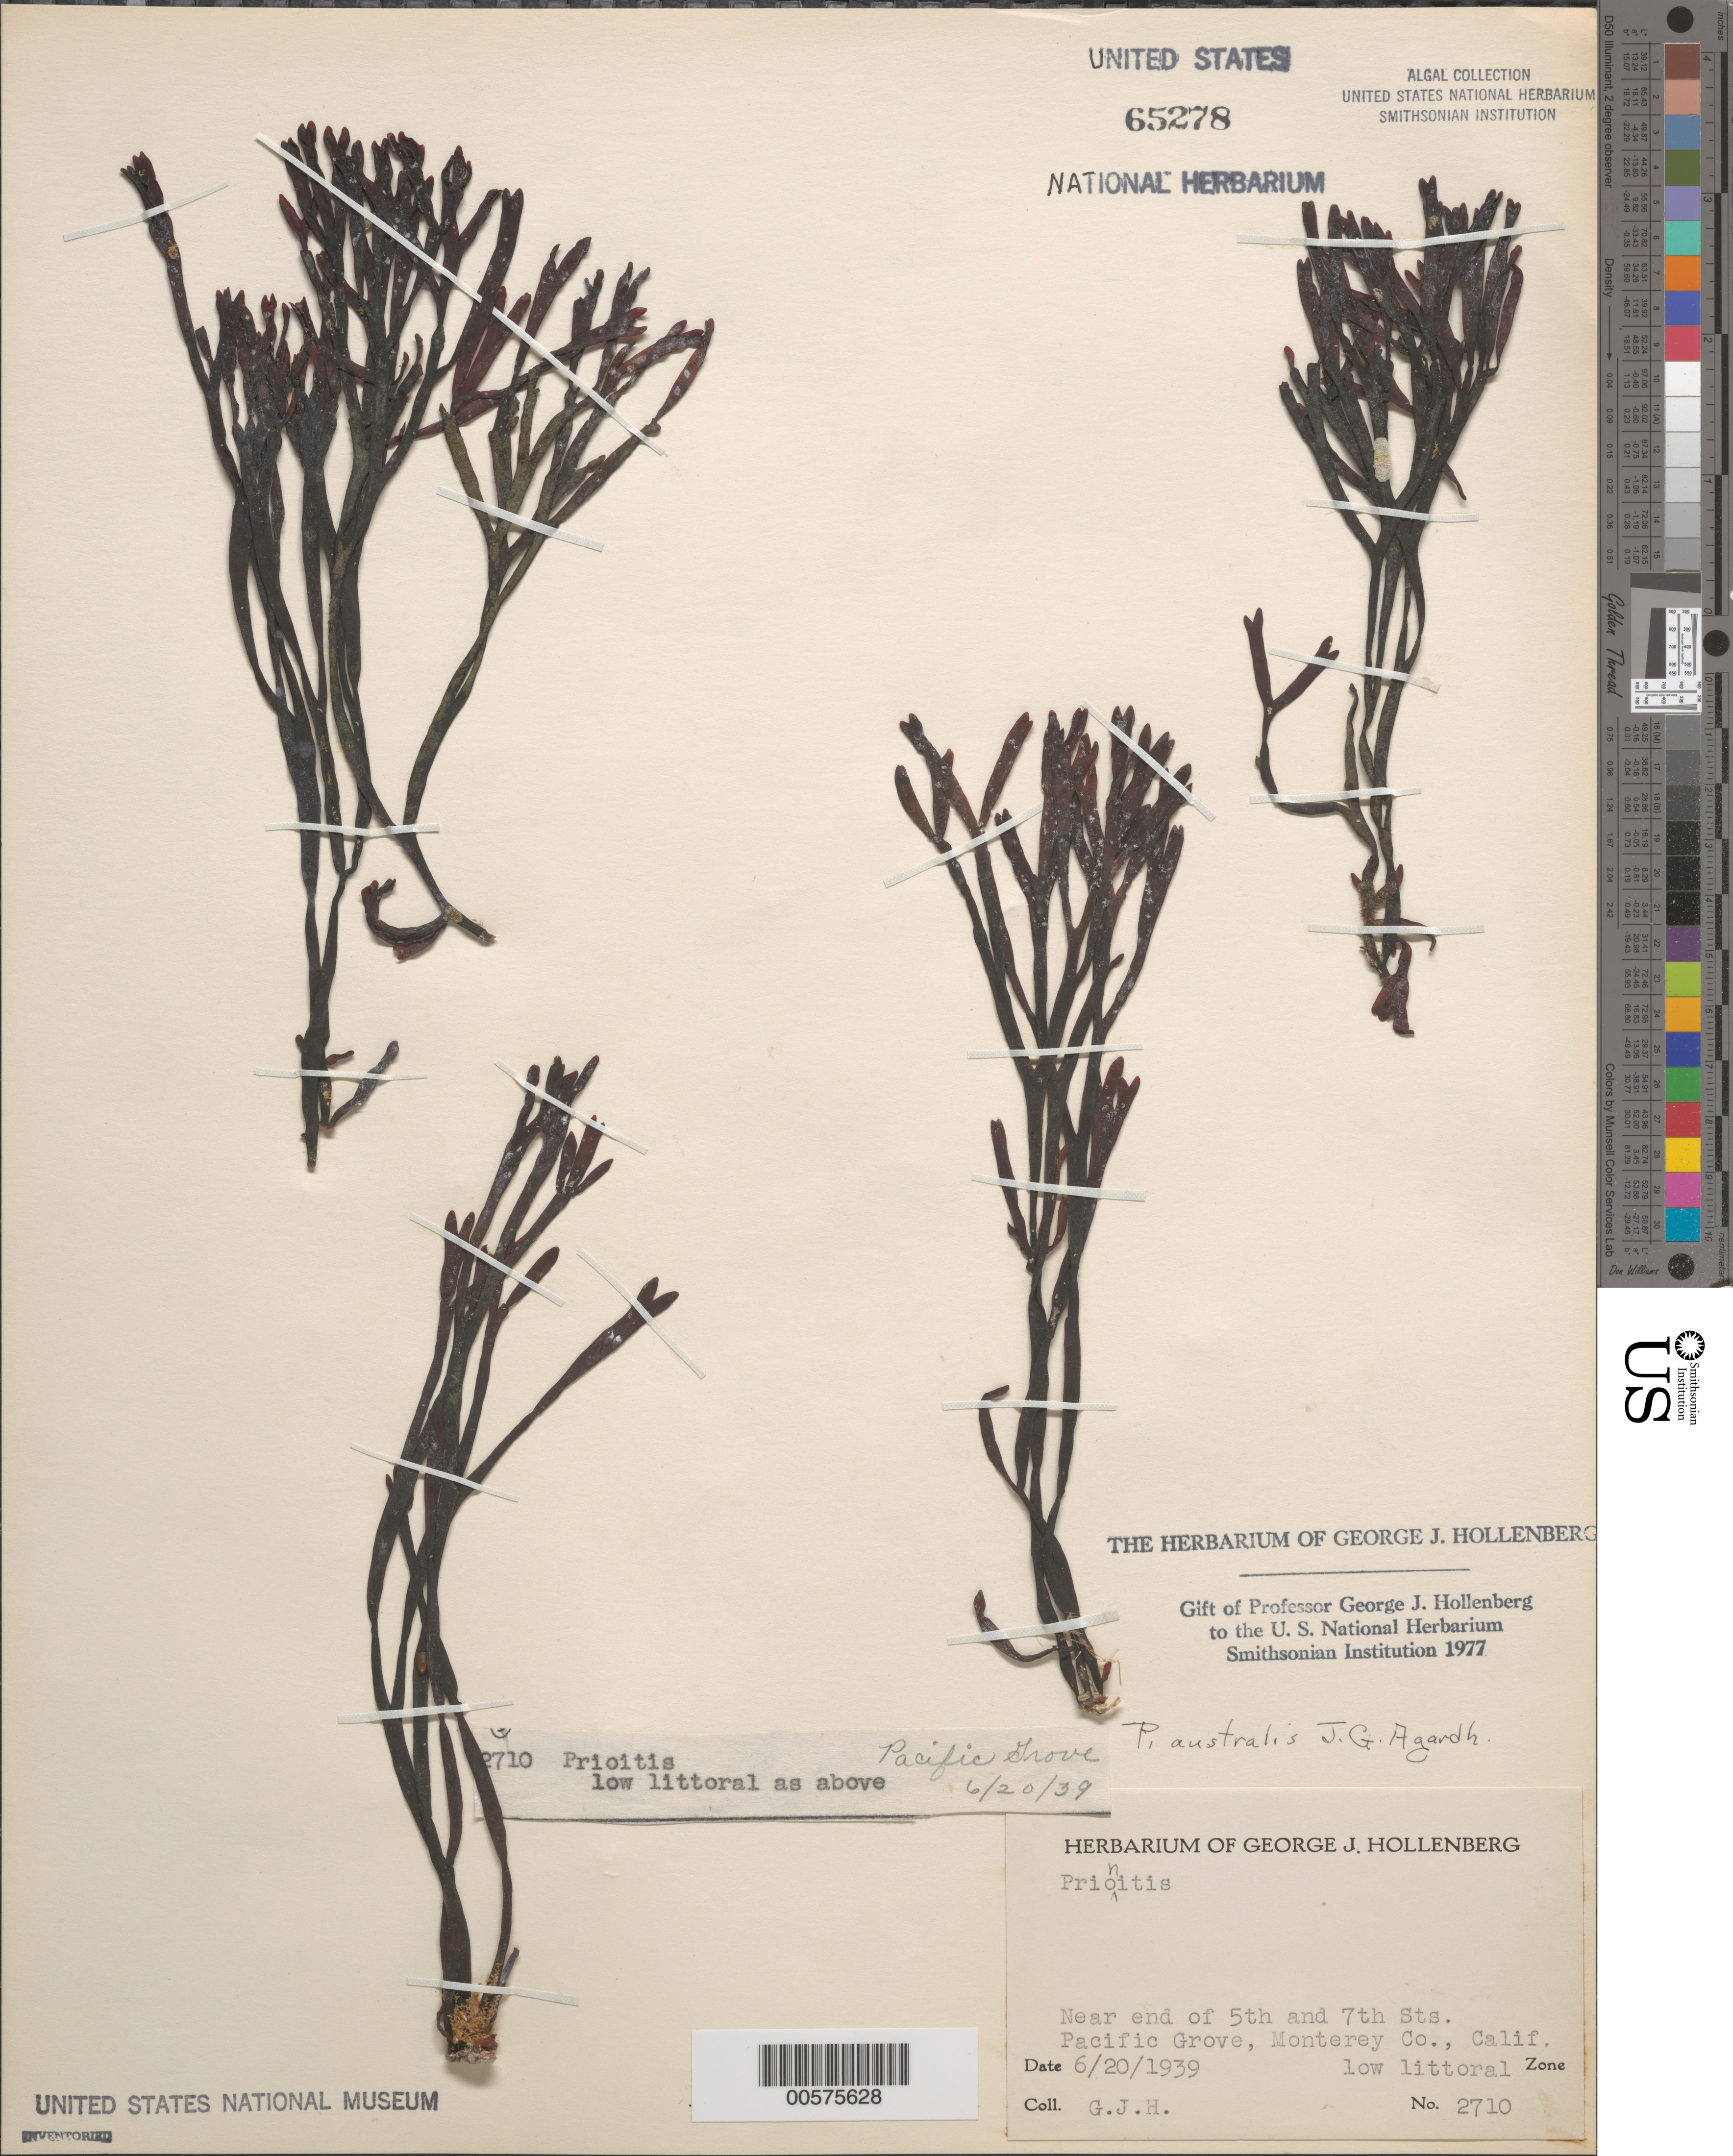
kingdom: Plantae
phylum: Rhodophyta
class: Florideophyceae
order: Cryptonemiales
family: Cryptonemiaceae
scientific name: Prionitis australis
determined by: Hollenberg, George J.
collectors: G. Hollenberg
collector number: GJH 2710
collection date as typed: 20 Jun 1939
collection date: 1939-06-20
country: United States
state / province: California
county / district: Monterey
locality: Pacific Grove, near end of 5th Street and 7th Street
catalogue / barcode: US 65278